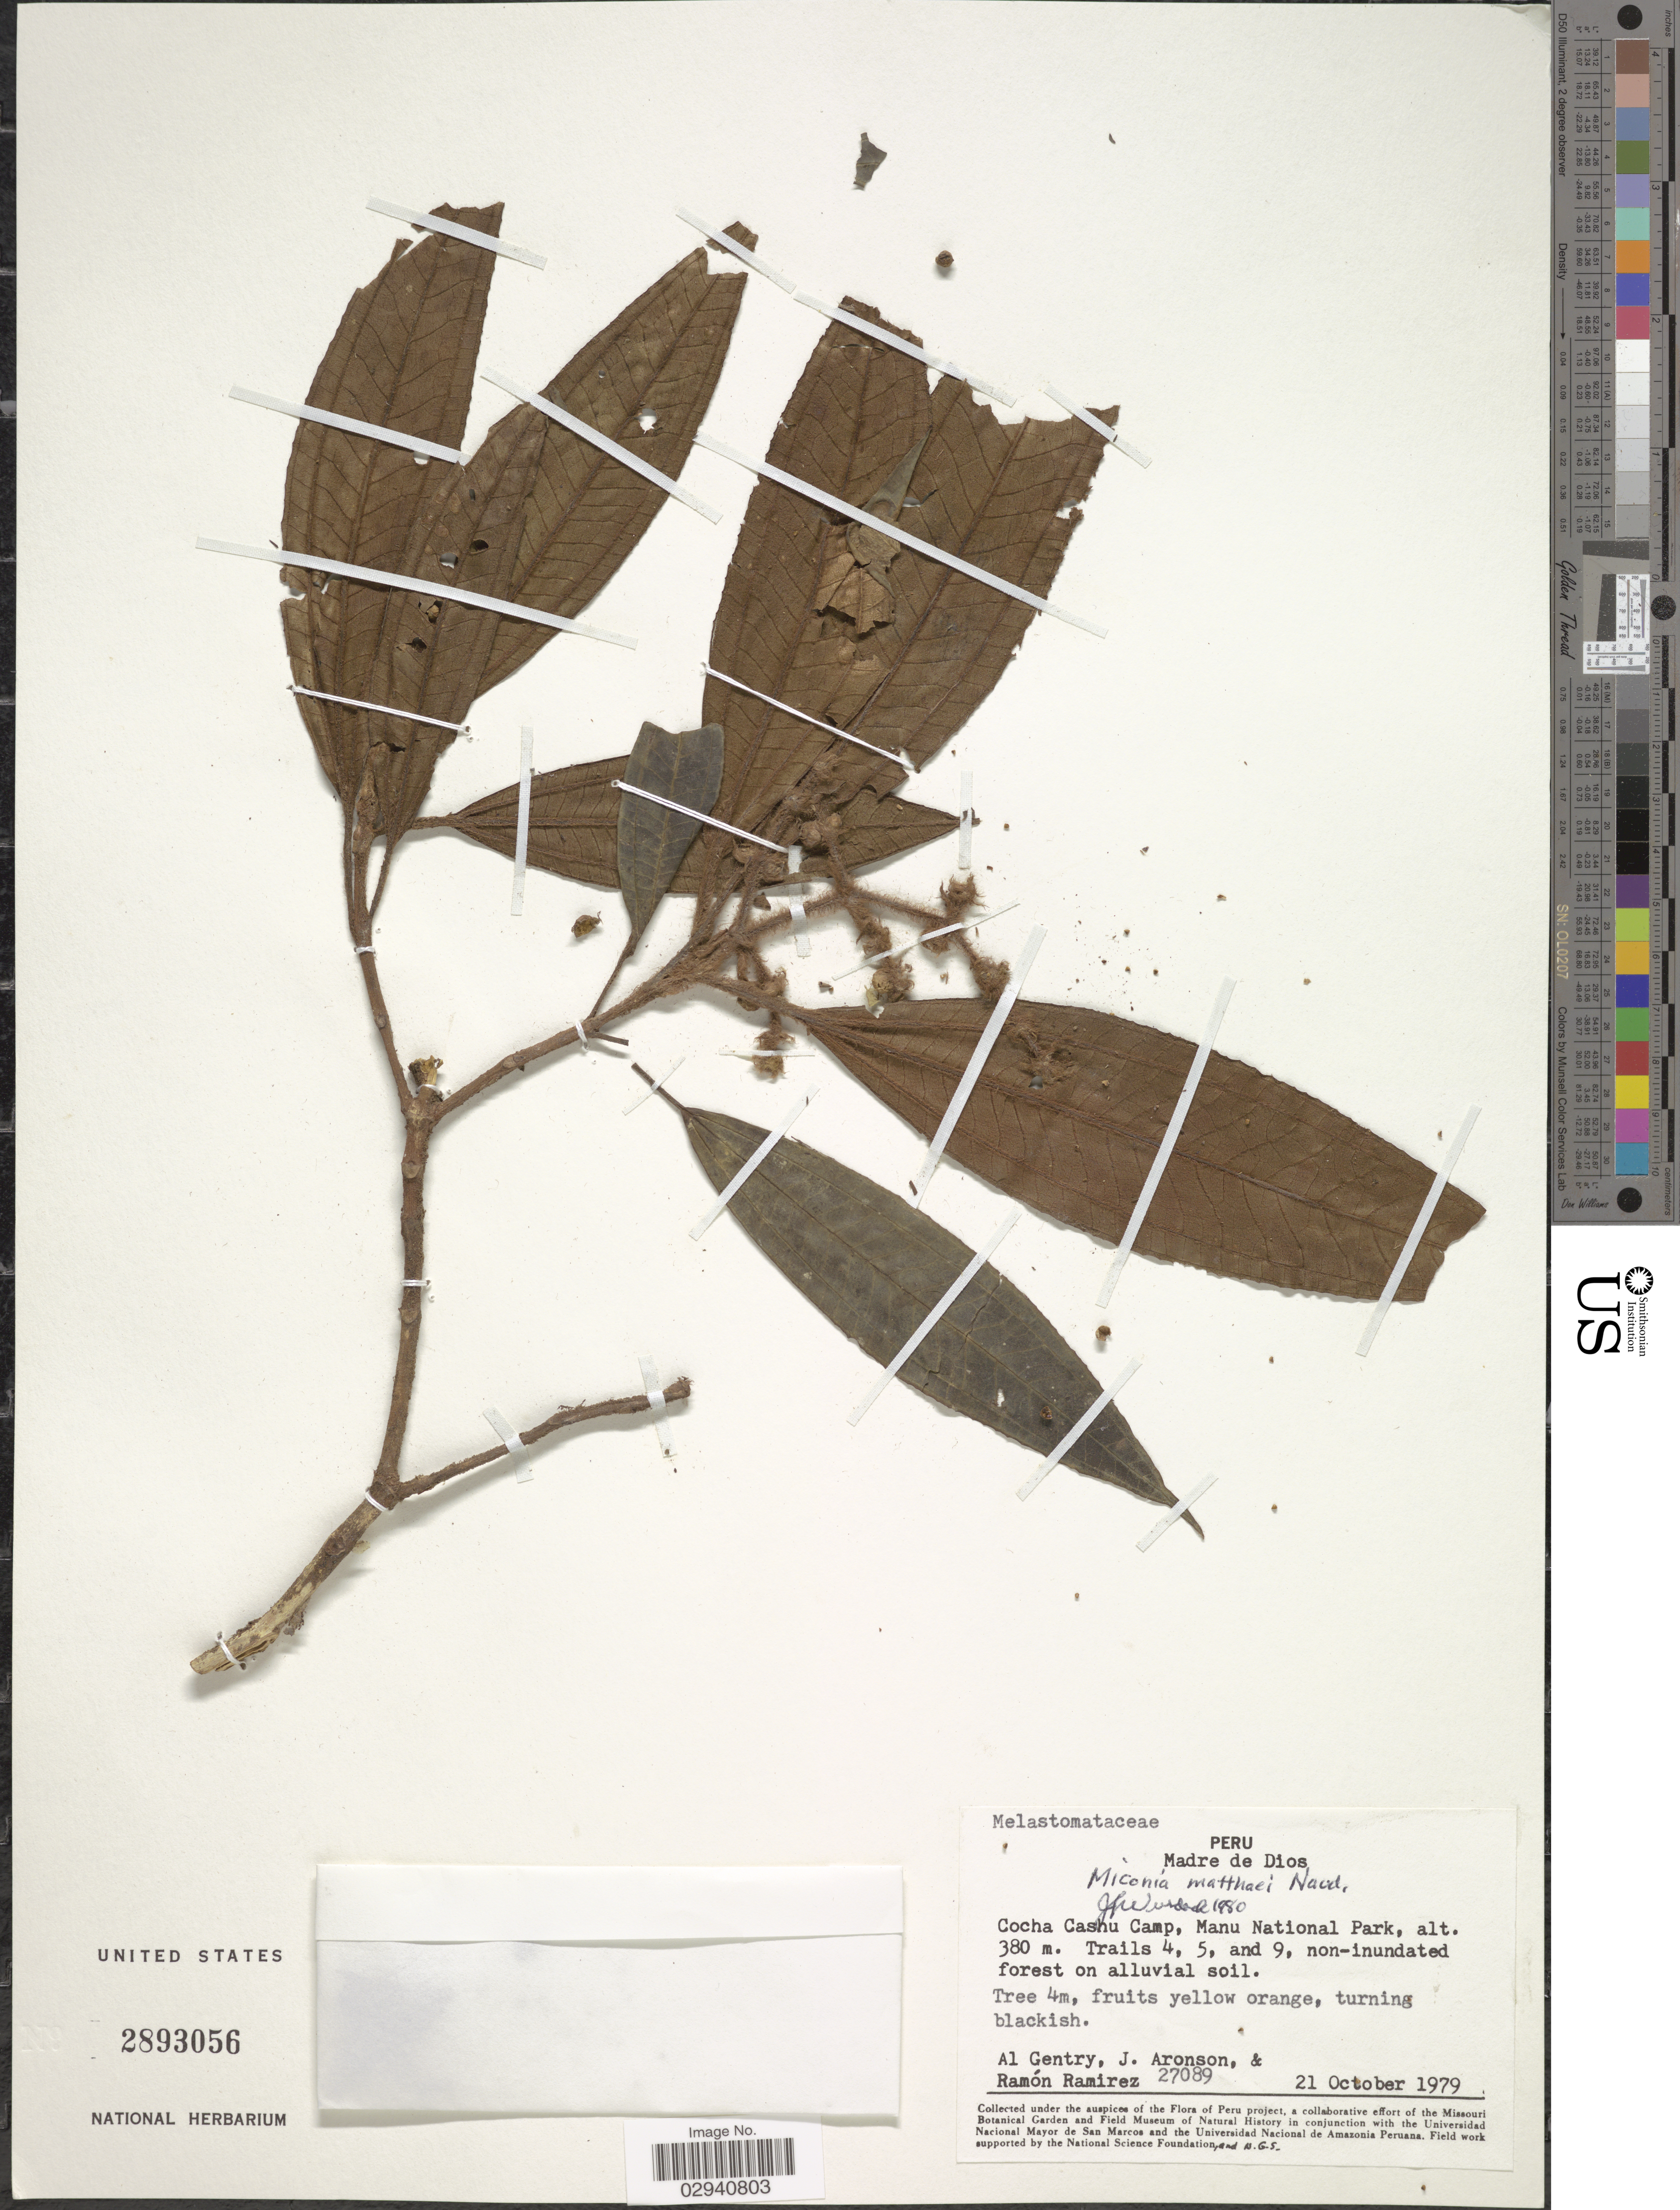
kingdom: Plantae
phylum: Tracheophyta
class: Magnoliopsida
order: Myrtales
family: Melastomataceae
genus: Miconia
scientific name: Miconia matthaei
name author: Naudin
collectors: A. H. Gentry, J. Aronson & R. Ramirez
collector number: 27089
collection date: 1979-10-21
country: Peru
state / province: Madre de Dios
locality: Cocha Cashu Camp, Manu National Park. Trails 4, 5, and 9.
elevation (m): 380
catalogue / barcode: US 2893056